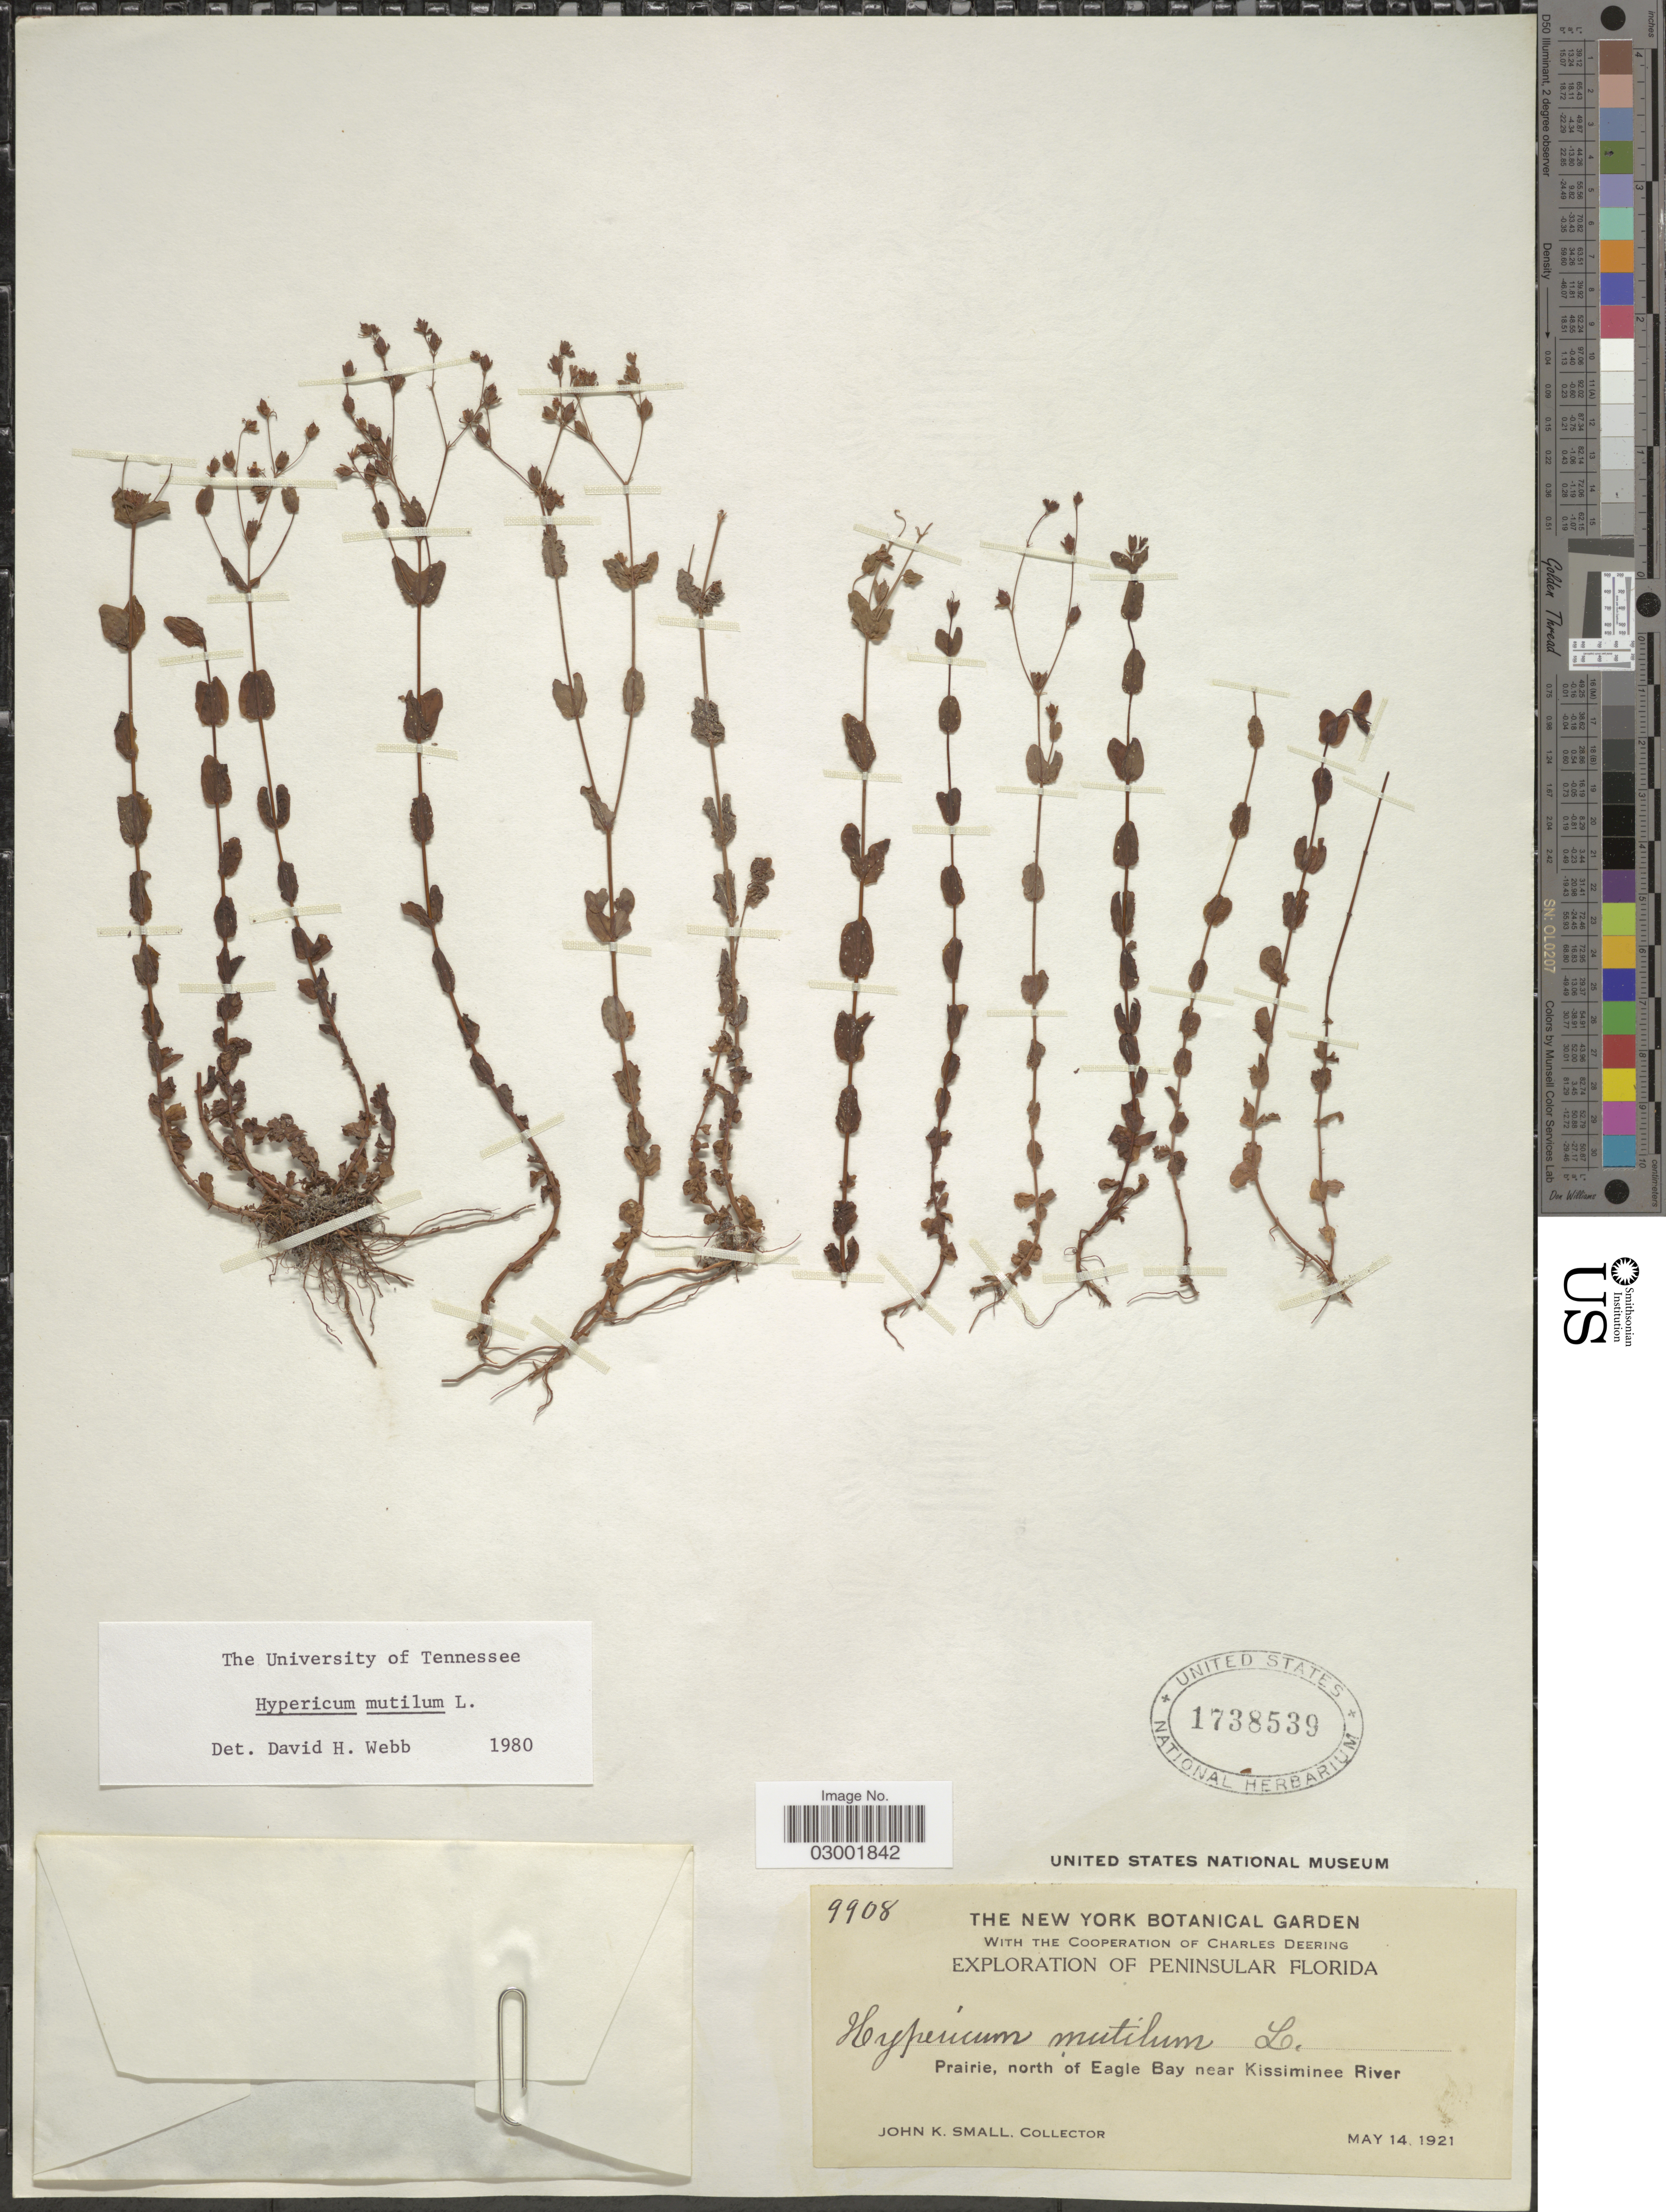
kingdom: Plantae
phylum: Tracheophyta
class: Magnoliopsida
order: Malpighiales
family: Hypericaceae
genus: Hypericum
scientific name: Hypericum mutilum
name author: L.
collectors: J. K. Small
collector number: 9908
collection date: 1921-05-14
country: United States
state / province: Florida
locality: Peninsular Florida, Prairie, north of Eagle Bay near Kissiminee River.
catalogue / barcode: US 1738539